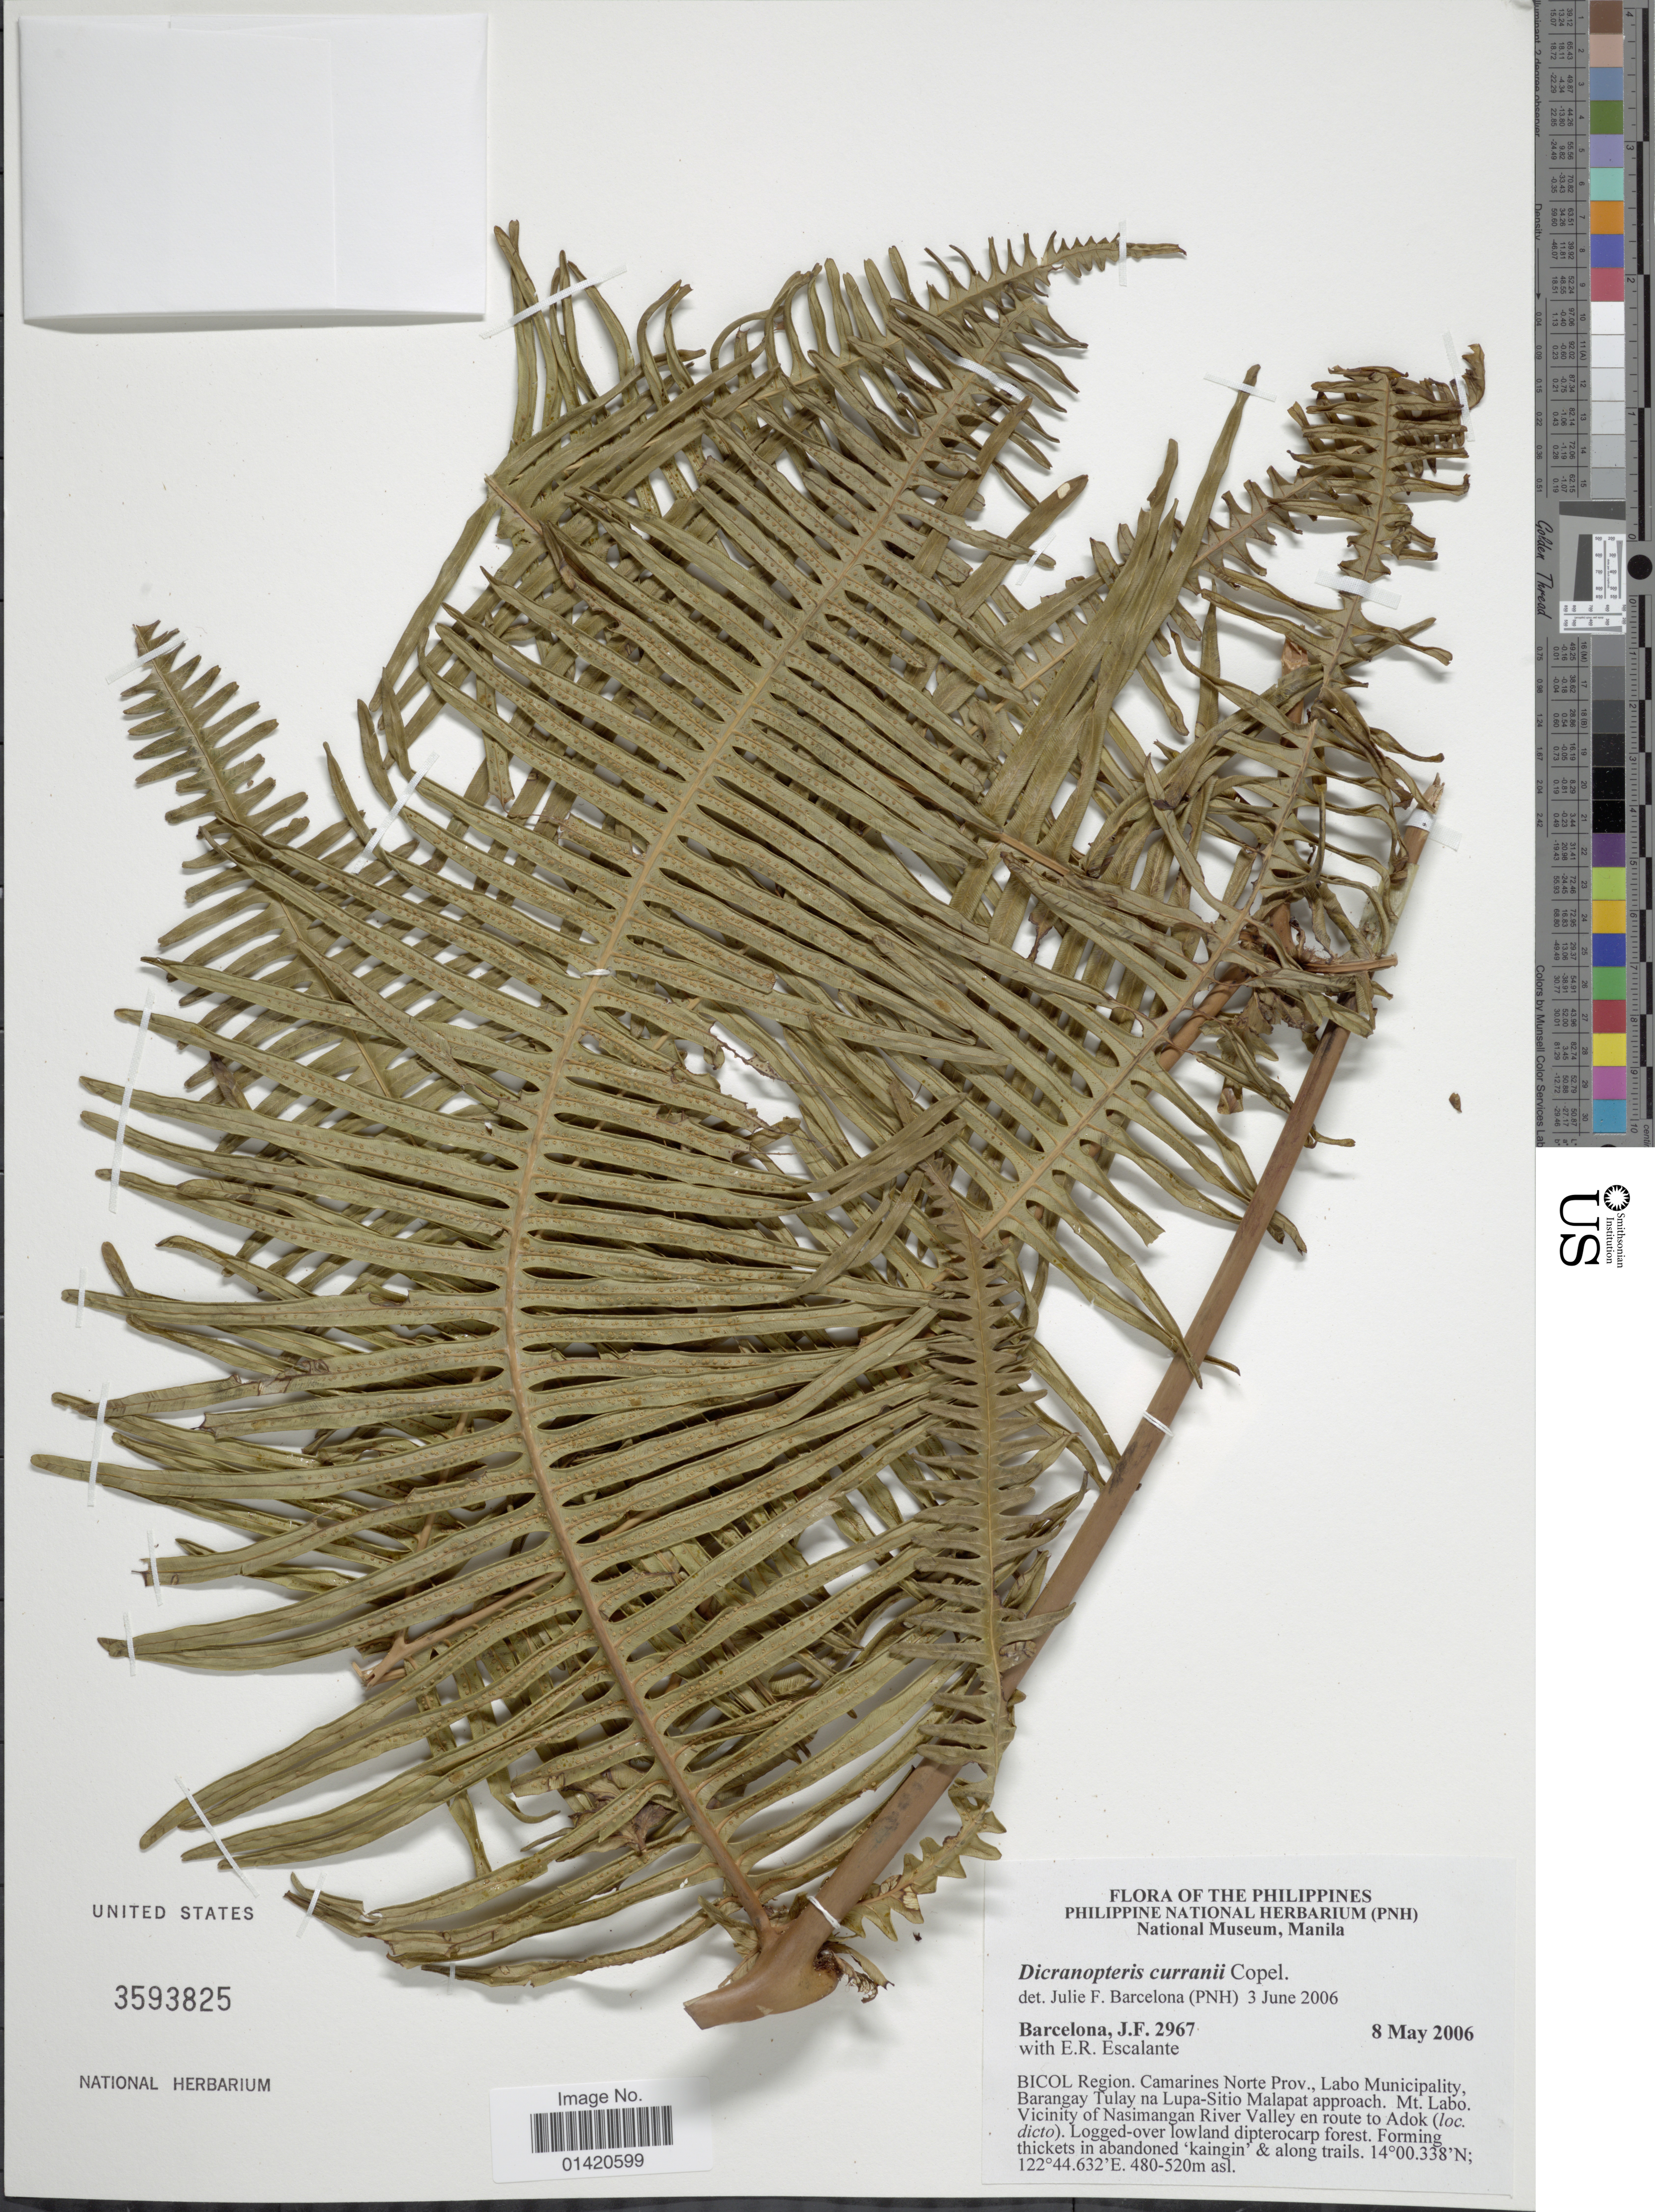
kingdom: Plantae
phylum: Tracheophyta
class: Polypodiopsida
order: Gleicheniales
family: Gleicheniaceae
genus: Dicranopteris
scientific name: Dicranopteris curranii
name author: Copel.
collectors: J. F. Barcelona & E. Escalante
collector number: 2967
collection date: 2006-05-08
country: Philippines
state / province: Bicol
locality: Camarines Norte Prov., Labo Municipality, Barrangay Tulay na Lupa-Sitio Malapat approach. Mt Labo Vicinity of Nasimangan River Valley en route to Adok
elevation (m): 480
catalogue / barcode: US 3593825